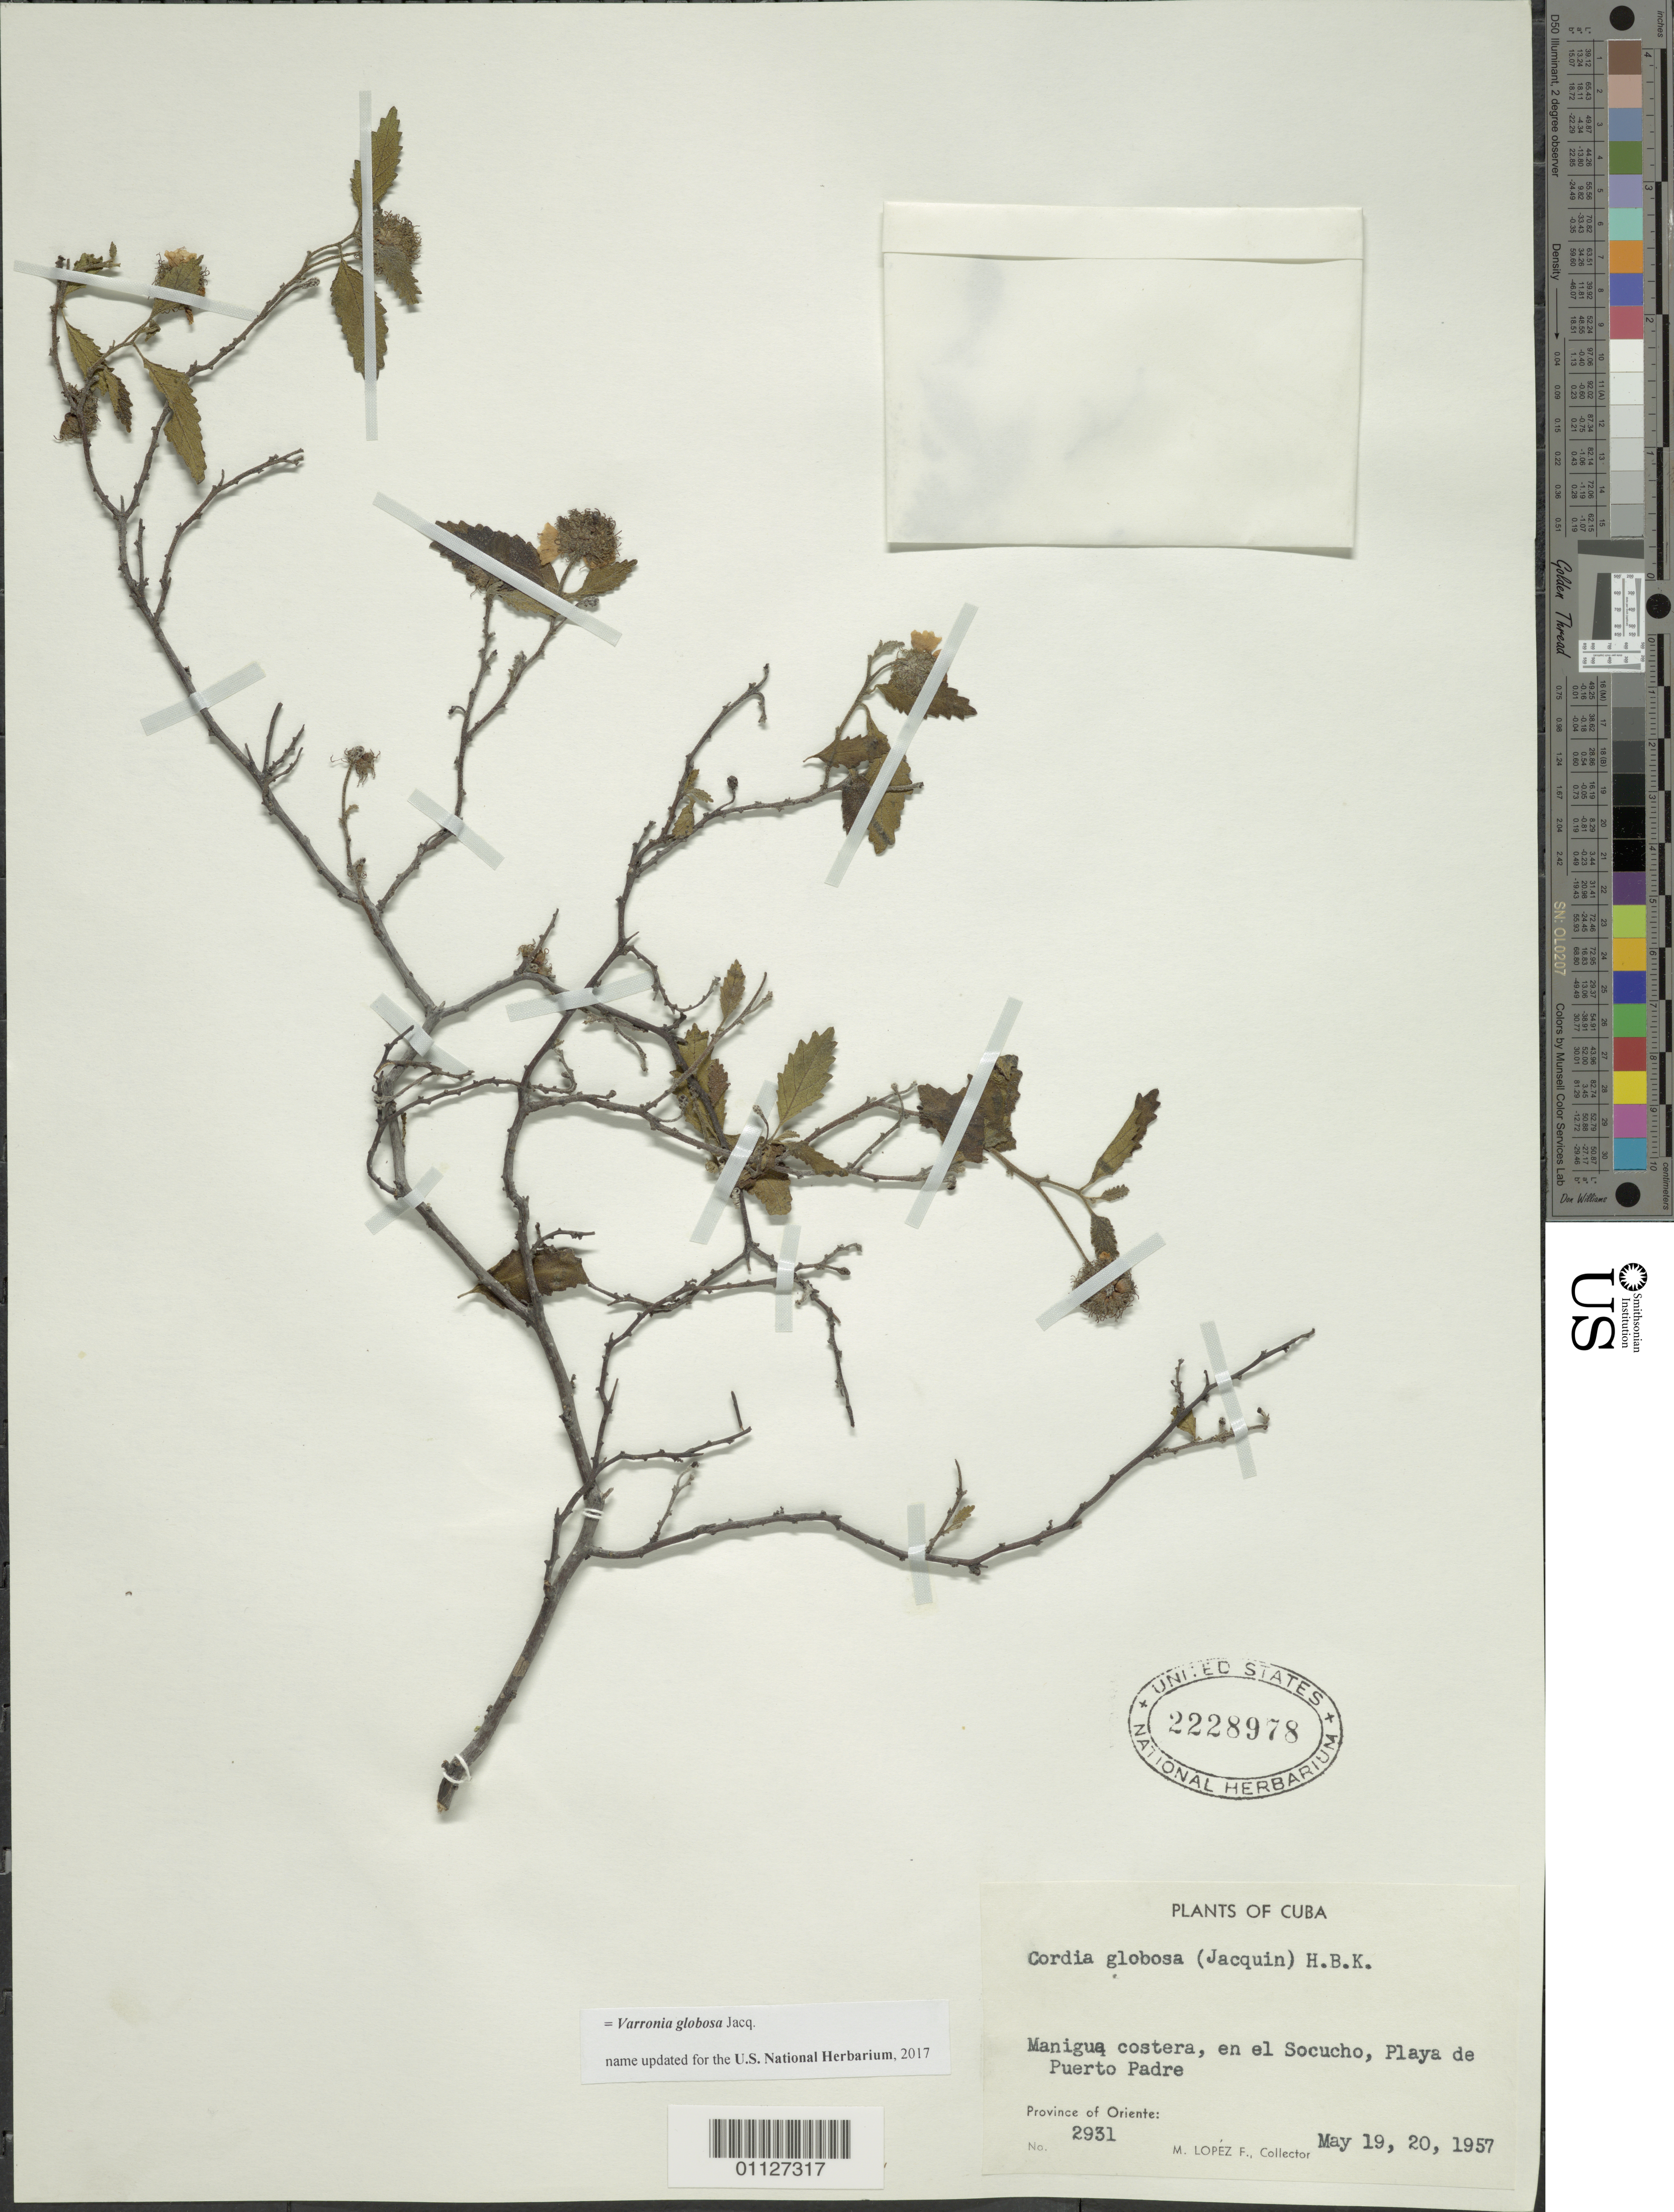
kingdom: Plantae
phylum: Tracheophyta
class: Magnoliopsida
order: Boraginales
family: Cordiaceae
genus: Varronia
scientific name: Varronia globosa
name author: Jacq.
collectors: M. López Figueiras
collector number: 2931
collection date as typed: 19 May 1957 and 20 May 1957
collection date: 1957-05-19,1957-05-20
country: Cuba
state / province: Las Tunas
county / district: Puerto Padre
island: Cuba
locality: Manigua costera, en el Socucho, Playa de Puerto Padre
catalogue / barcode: US 2228978